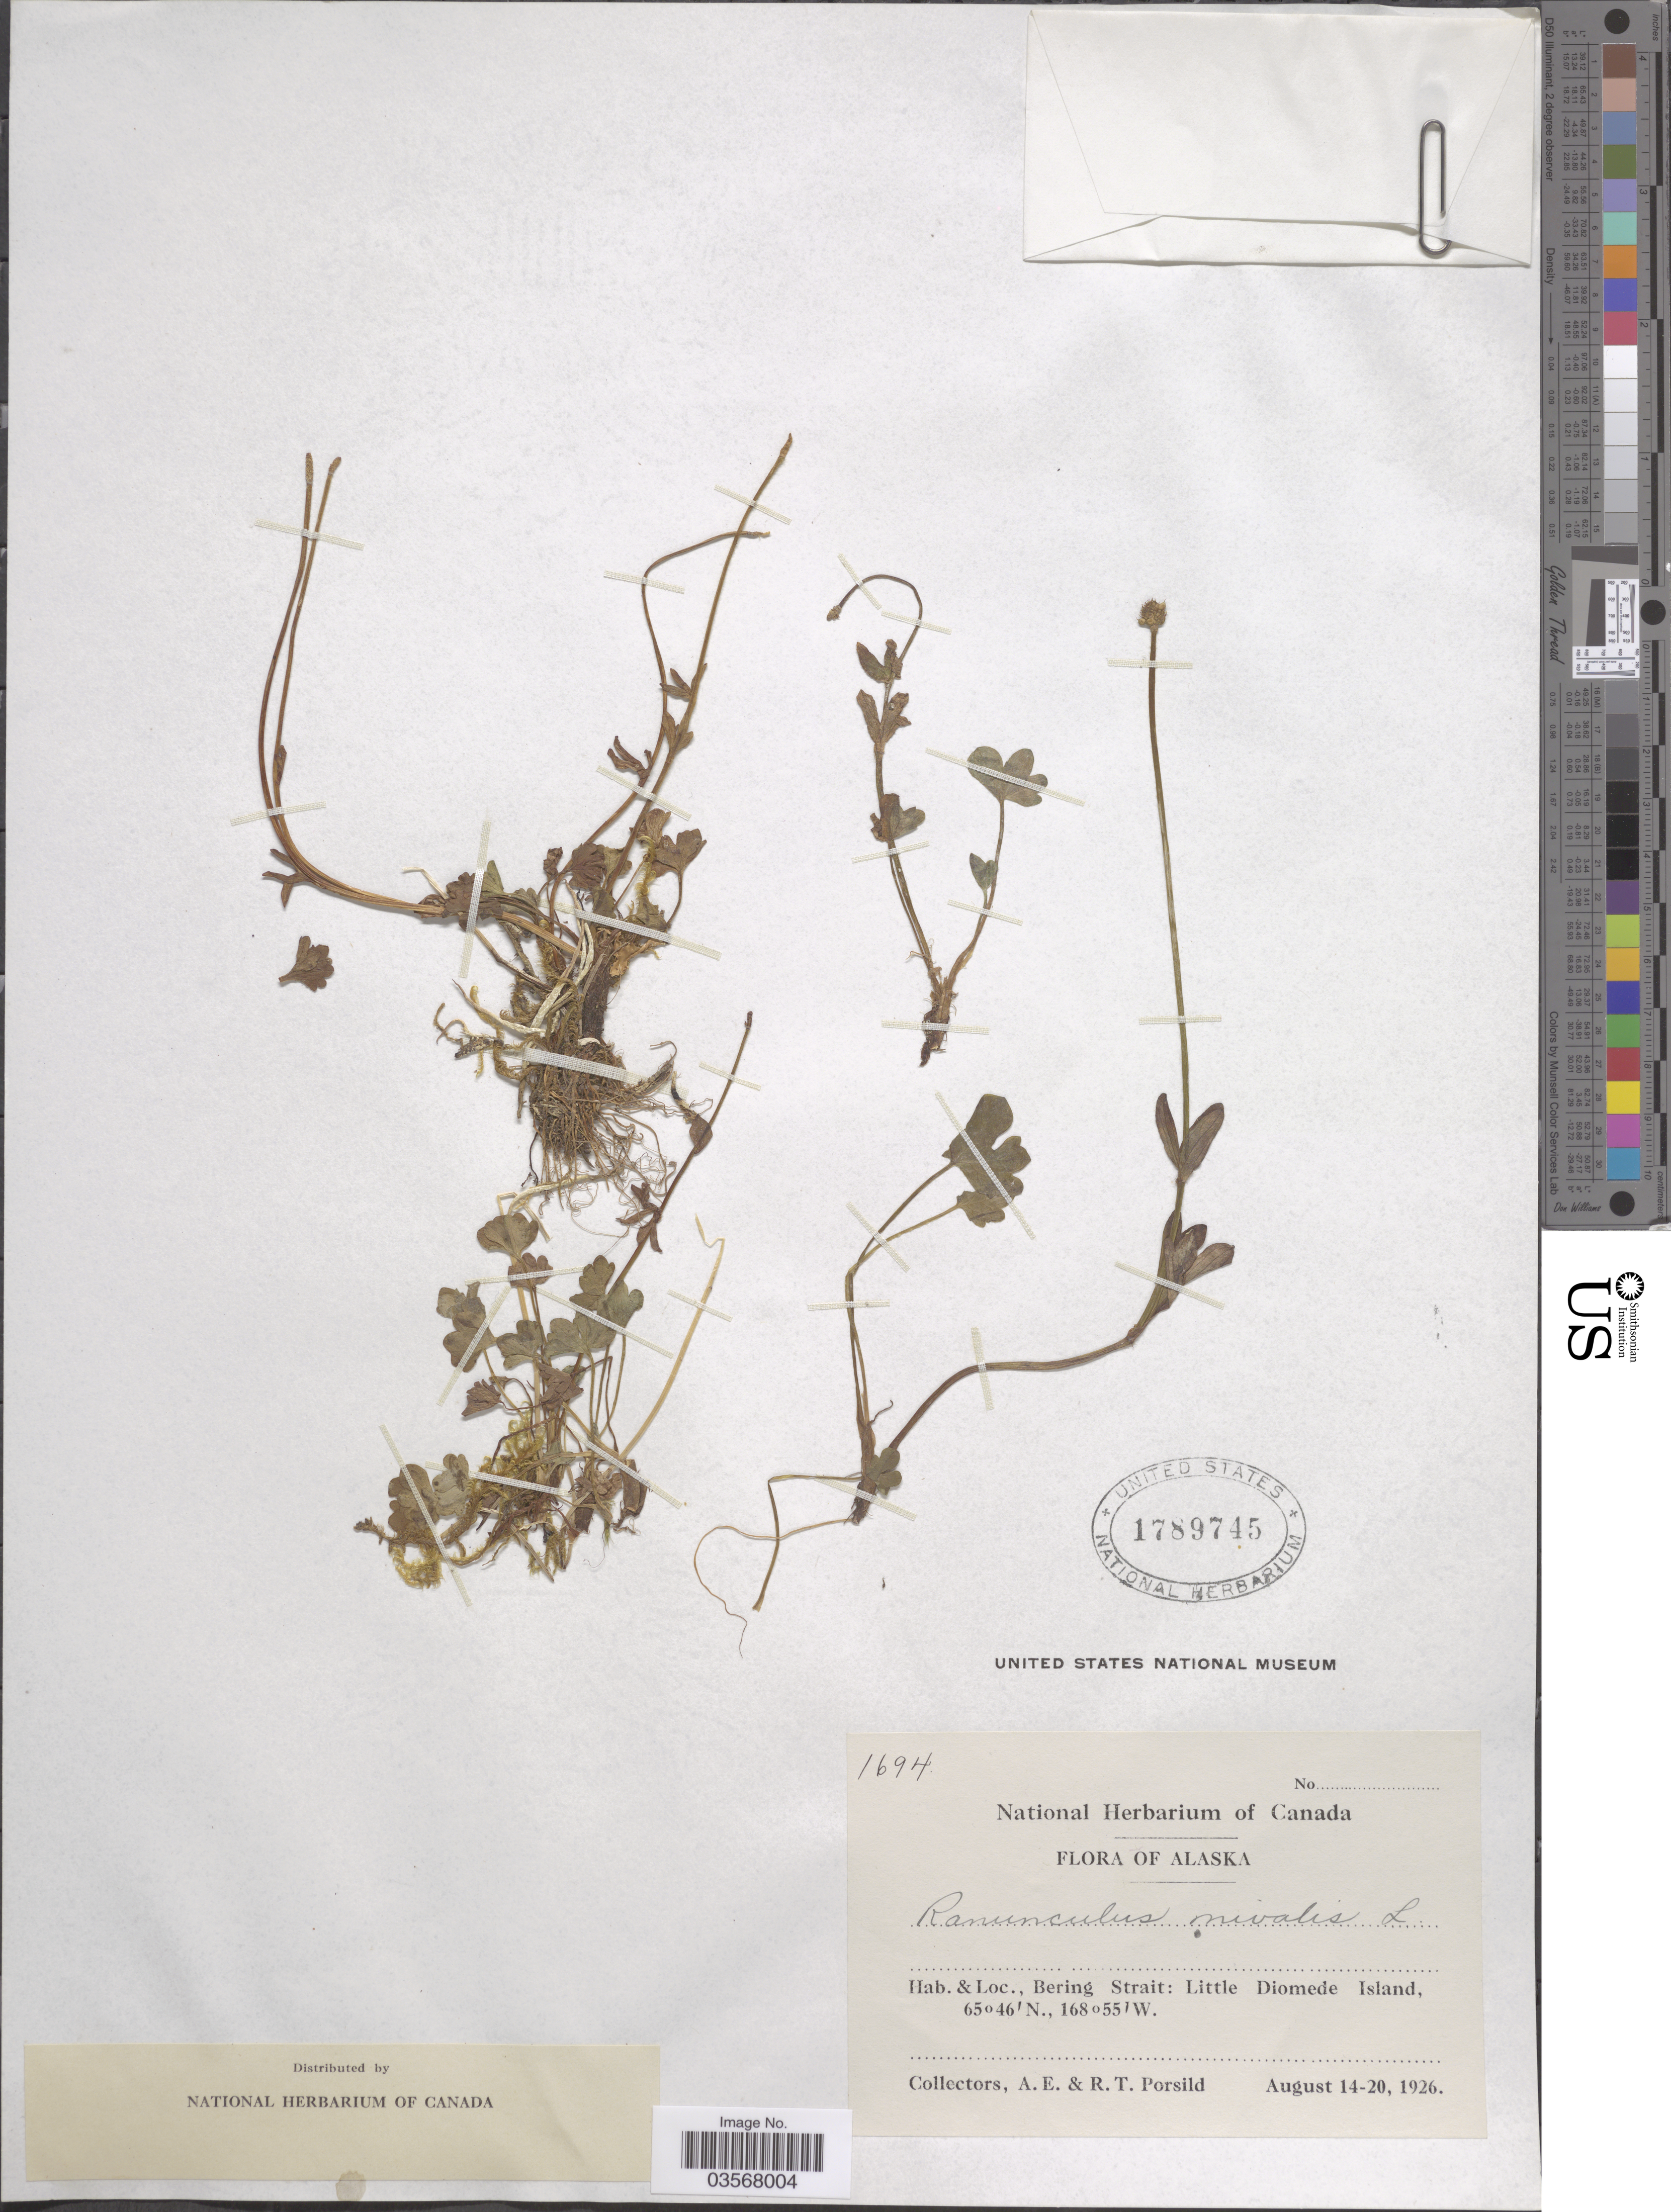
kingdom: Plantae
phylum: Tracheophyta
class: Magnoliopsida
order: Ranunculales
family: Ranunculaceae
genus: Ranunculus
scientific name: Ranunculus nivalis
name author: L.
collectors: A. E. Porsild & R. T. Porsild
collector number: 1694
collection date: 1926-08-14/1926-08-20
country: United States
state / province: Alaska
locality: Bering Strait: Little Diomede Island.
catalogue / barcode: US 1789745